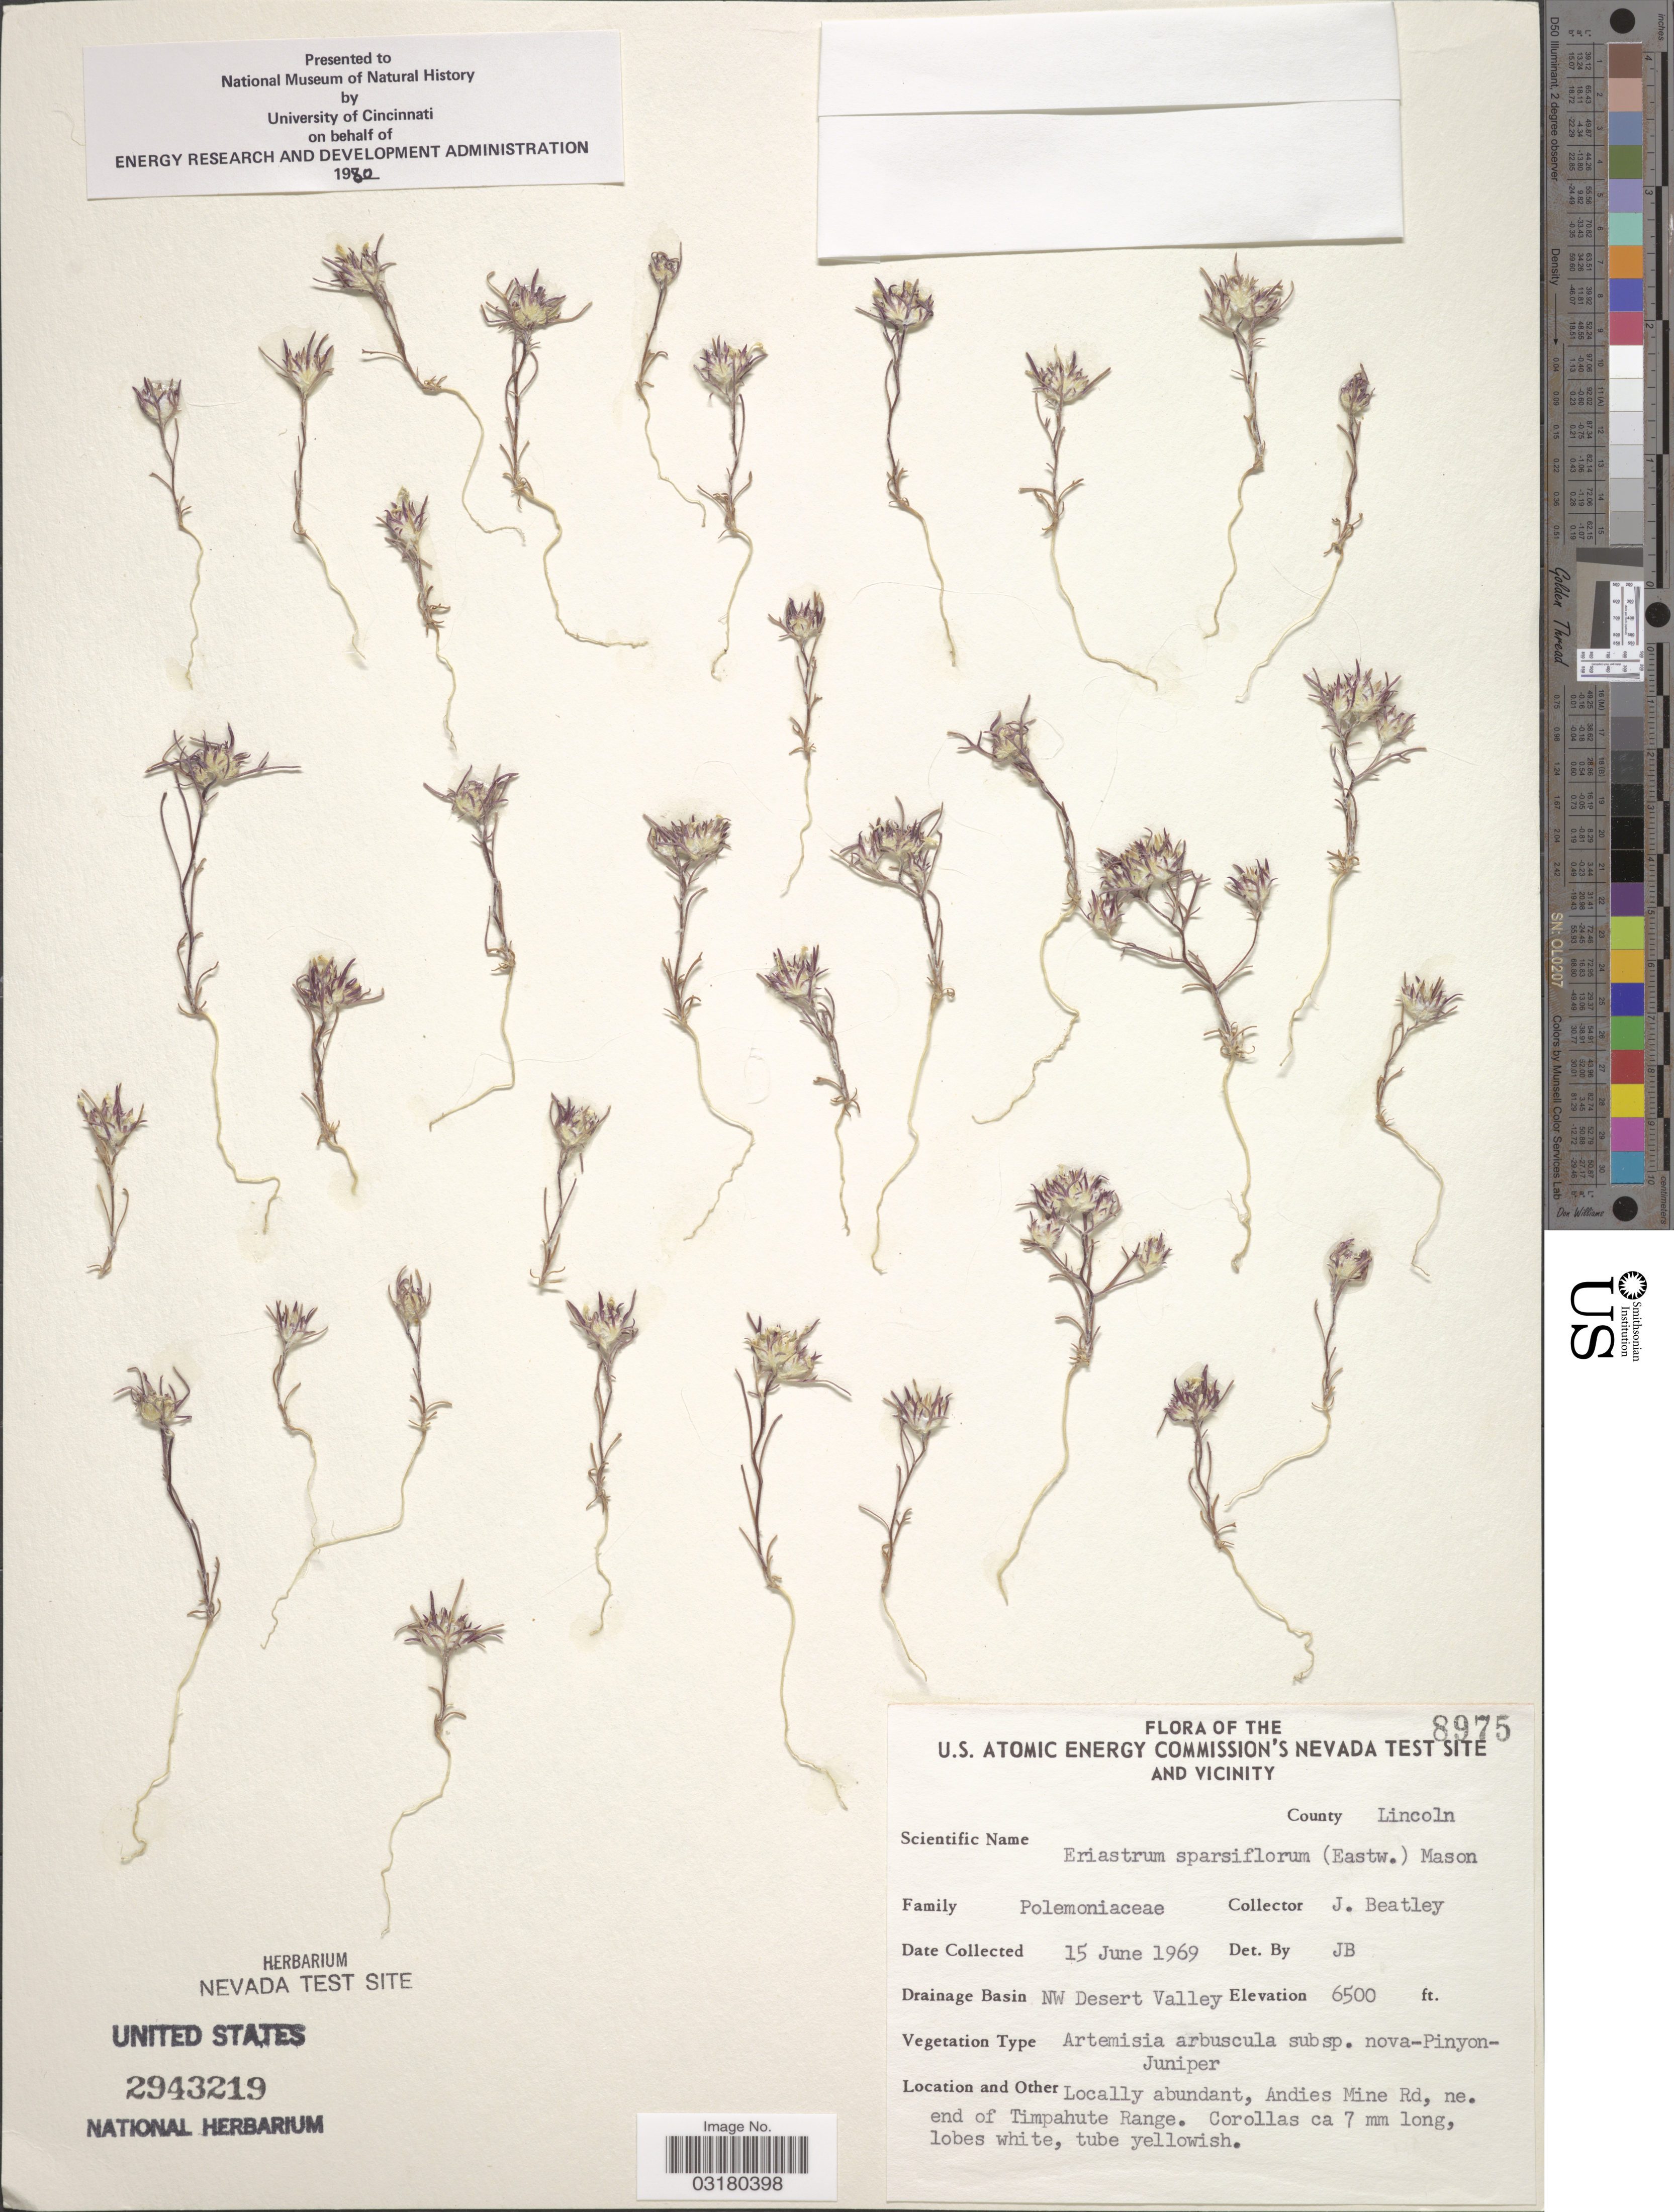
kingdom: Plantae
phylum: Tracheophyta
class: Magnoliopsida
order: Ericales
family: Polemoniaceae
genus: Eriastrum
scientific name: Eriastrum sparsiflorum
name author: (Eastw.) H. Mason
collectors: J. C. Beatley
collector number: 8975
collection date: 1969-06-15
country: United States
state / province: Nevada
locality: The U.S. Atomic Energy Commission's Nevada Test Site and Vicinity. County Lincoln. Drainage Basin NW Desert Valley. Andies Mine Rd, ne. end of Timpahute Range.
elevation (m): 1981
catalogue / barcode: US 2943219